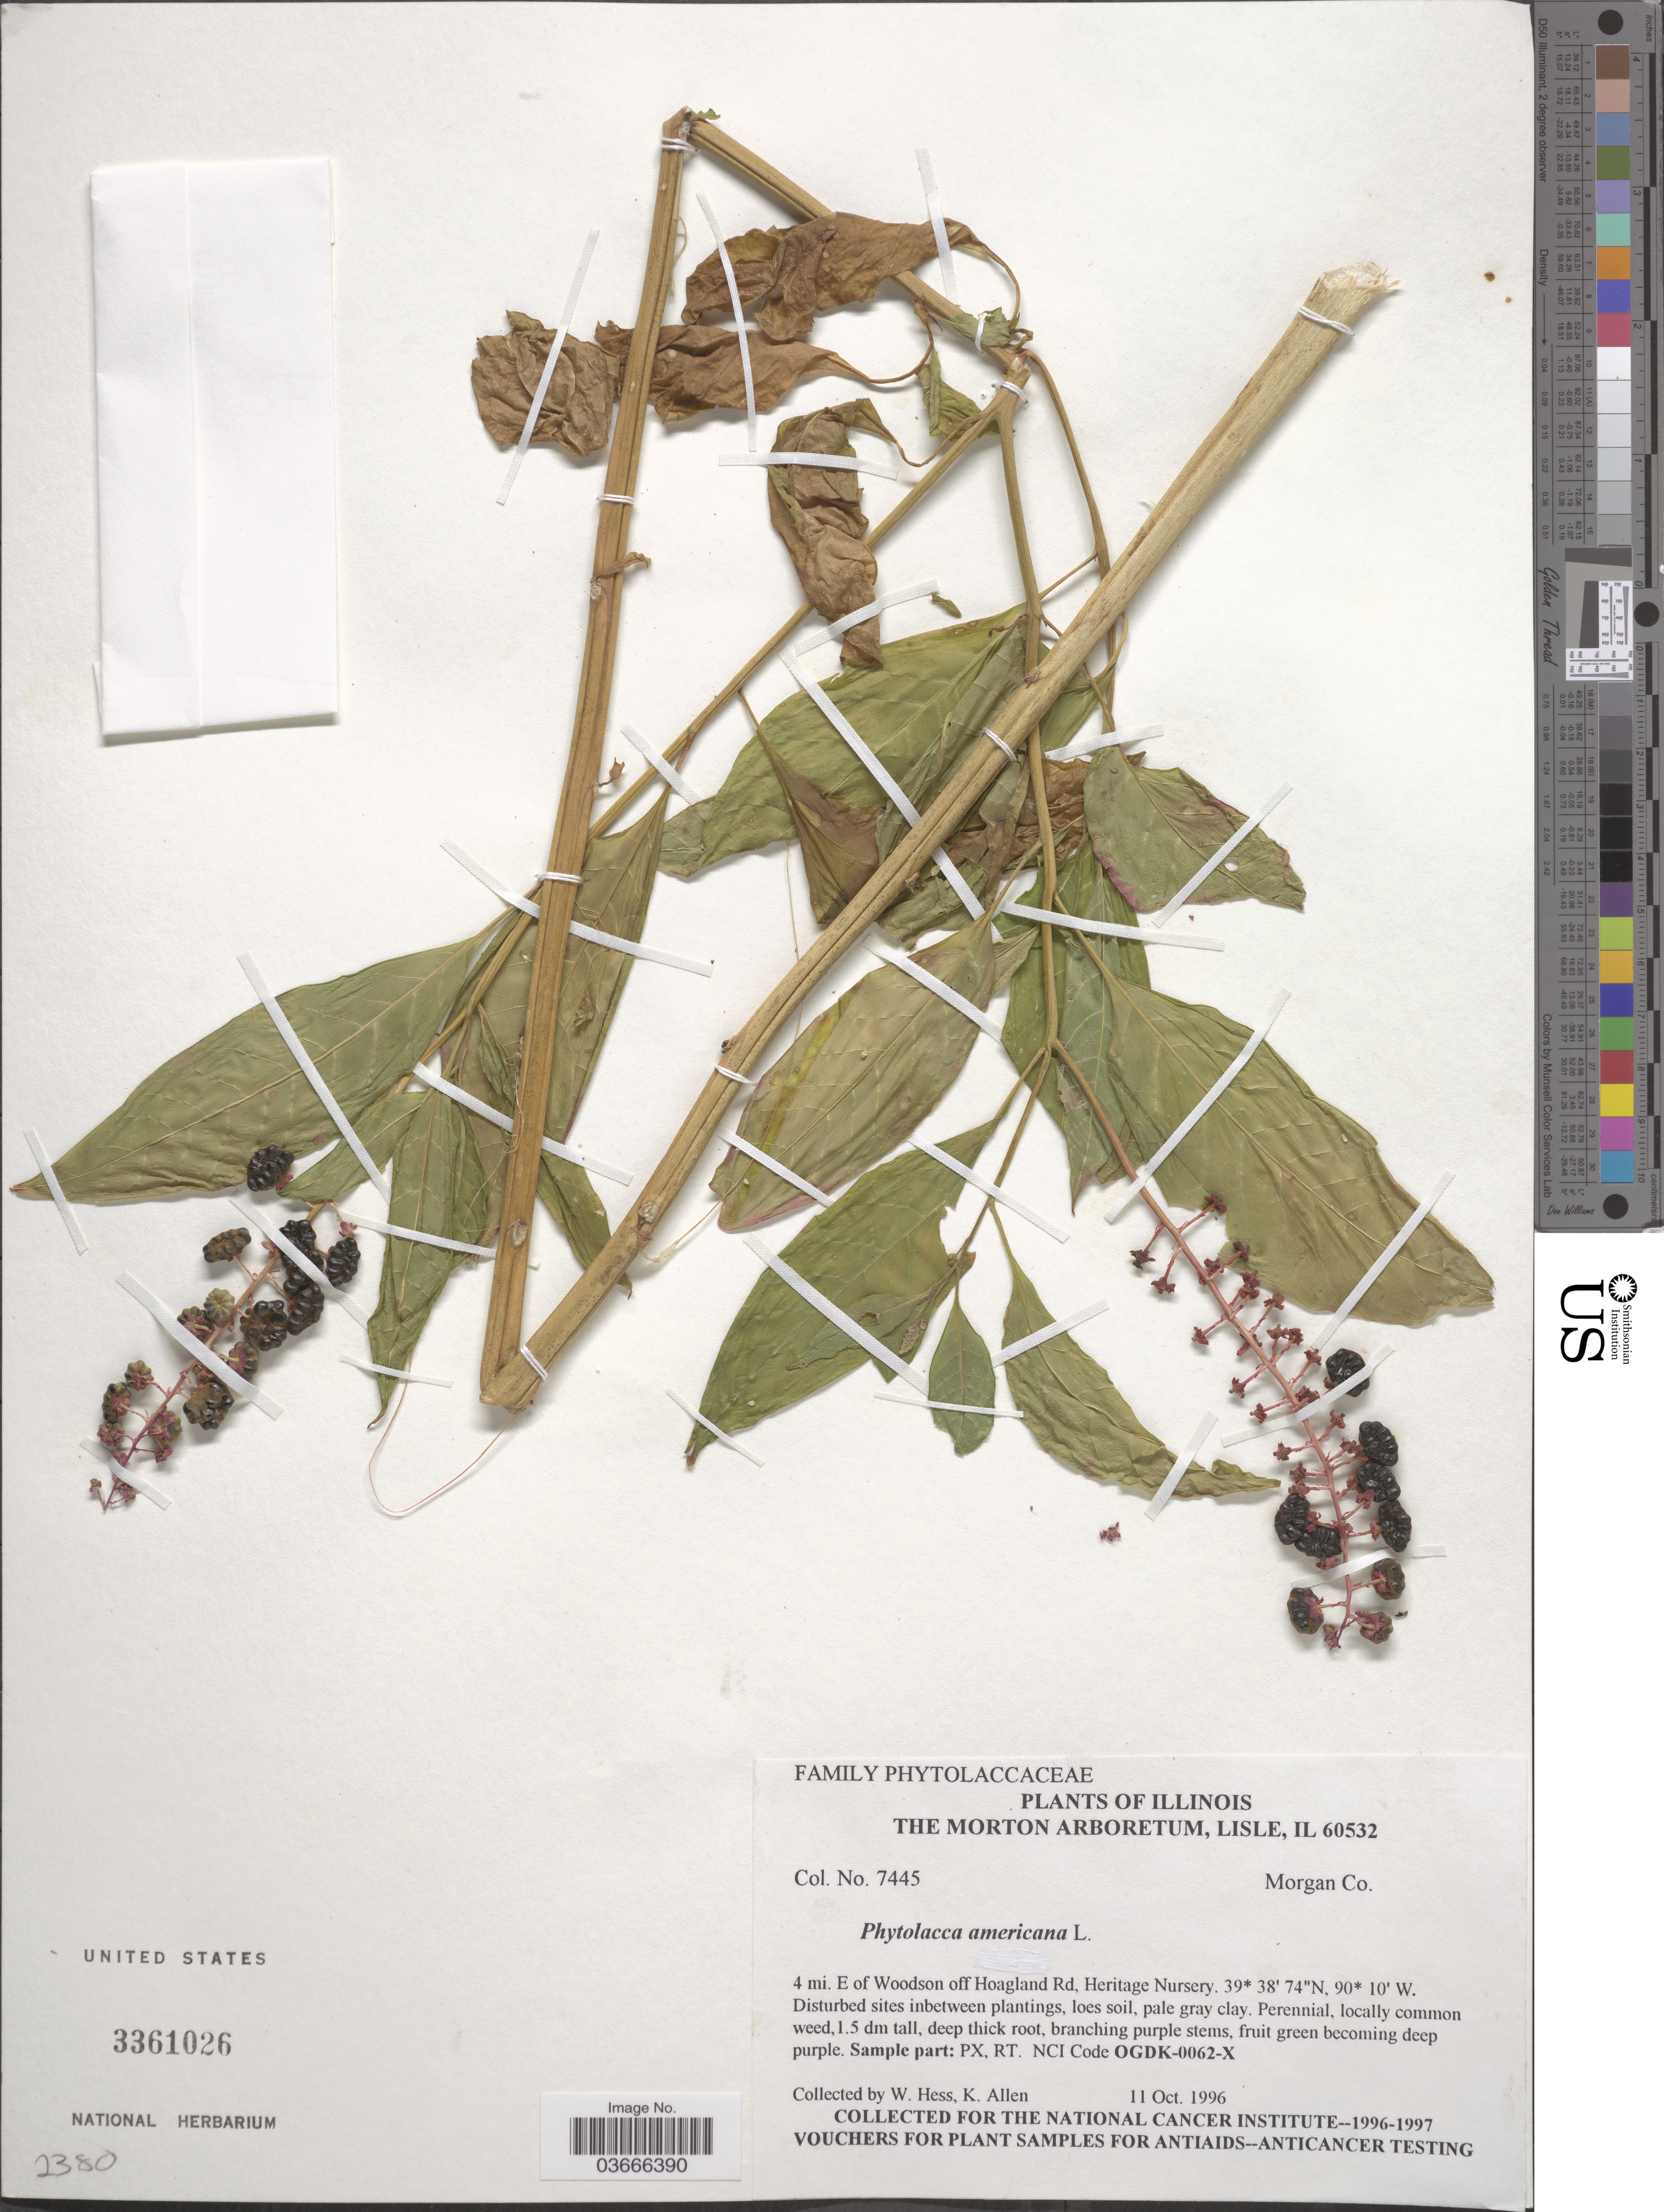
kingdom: Plantae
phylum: Tracheophyta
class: Magnoliopsida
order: Caryophyllales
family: Phytolaccaceae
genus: Phytolacca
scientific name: Phytolacca americana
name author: L.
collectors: W. Hess & K. Allen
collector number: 7445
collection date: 1996-10-11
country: United States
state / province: Illinois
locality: Morgan County. 4 mi. E. of Woodson off Hoagland Rd, Heritage Nursery.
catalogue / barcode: US 3361026